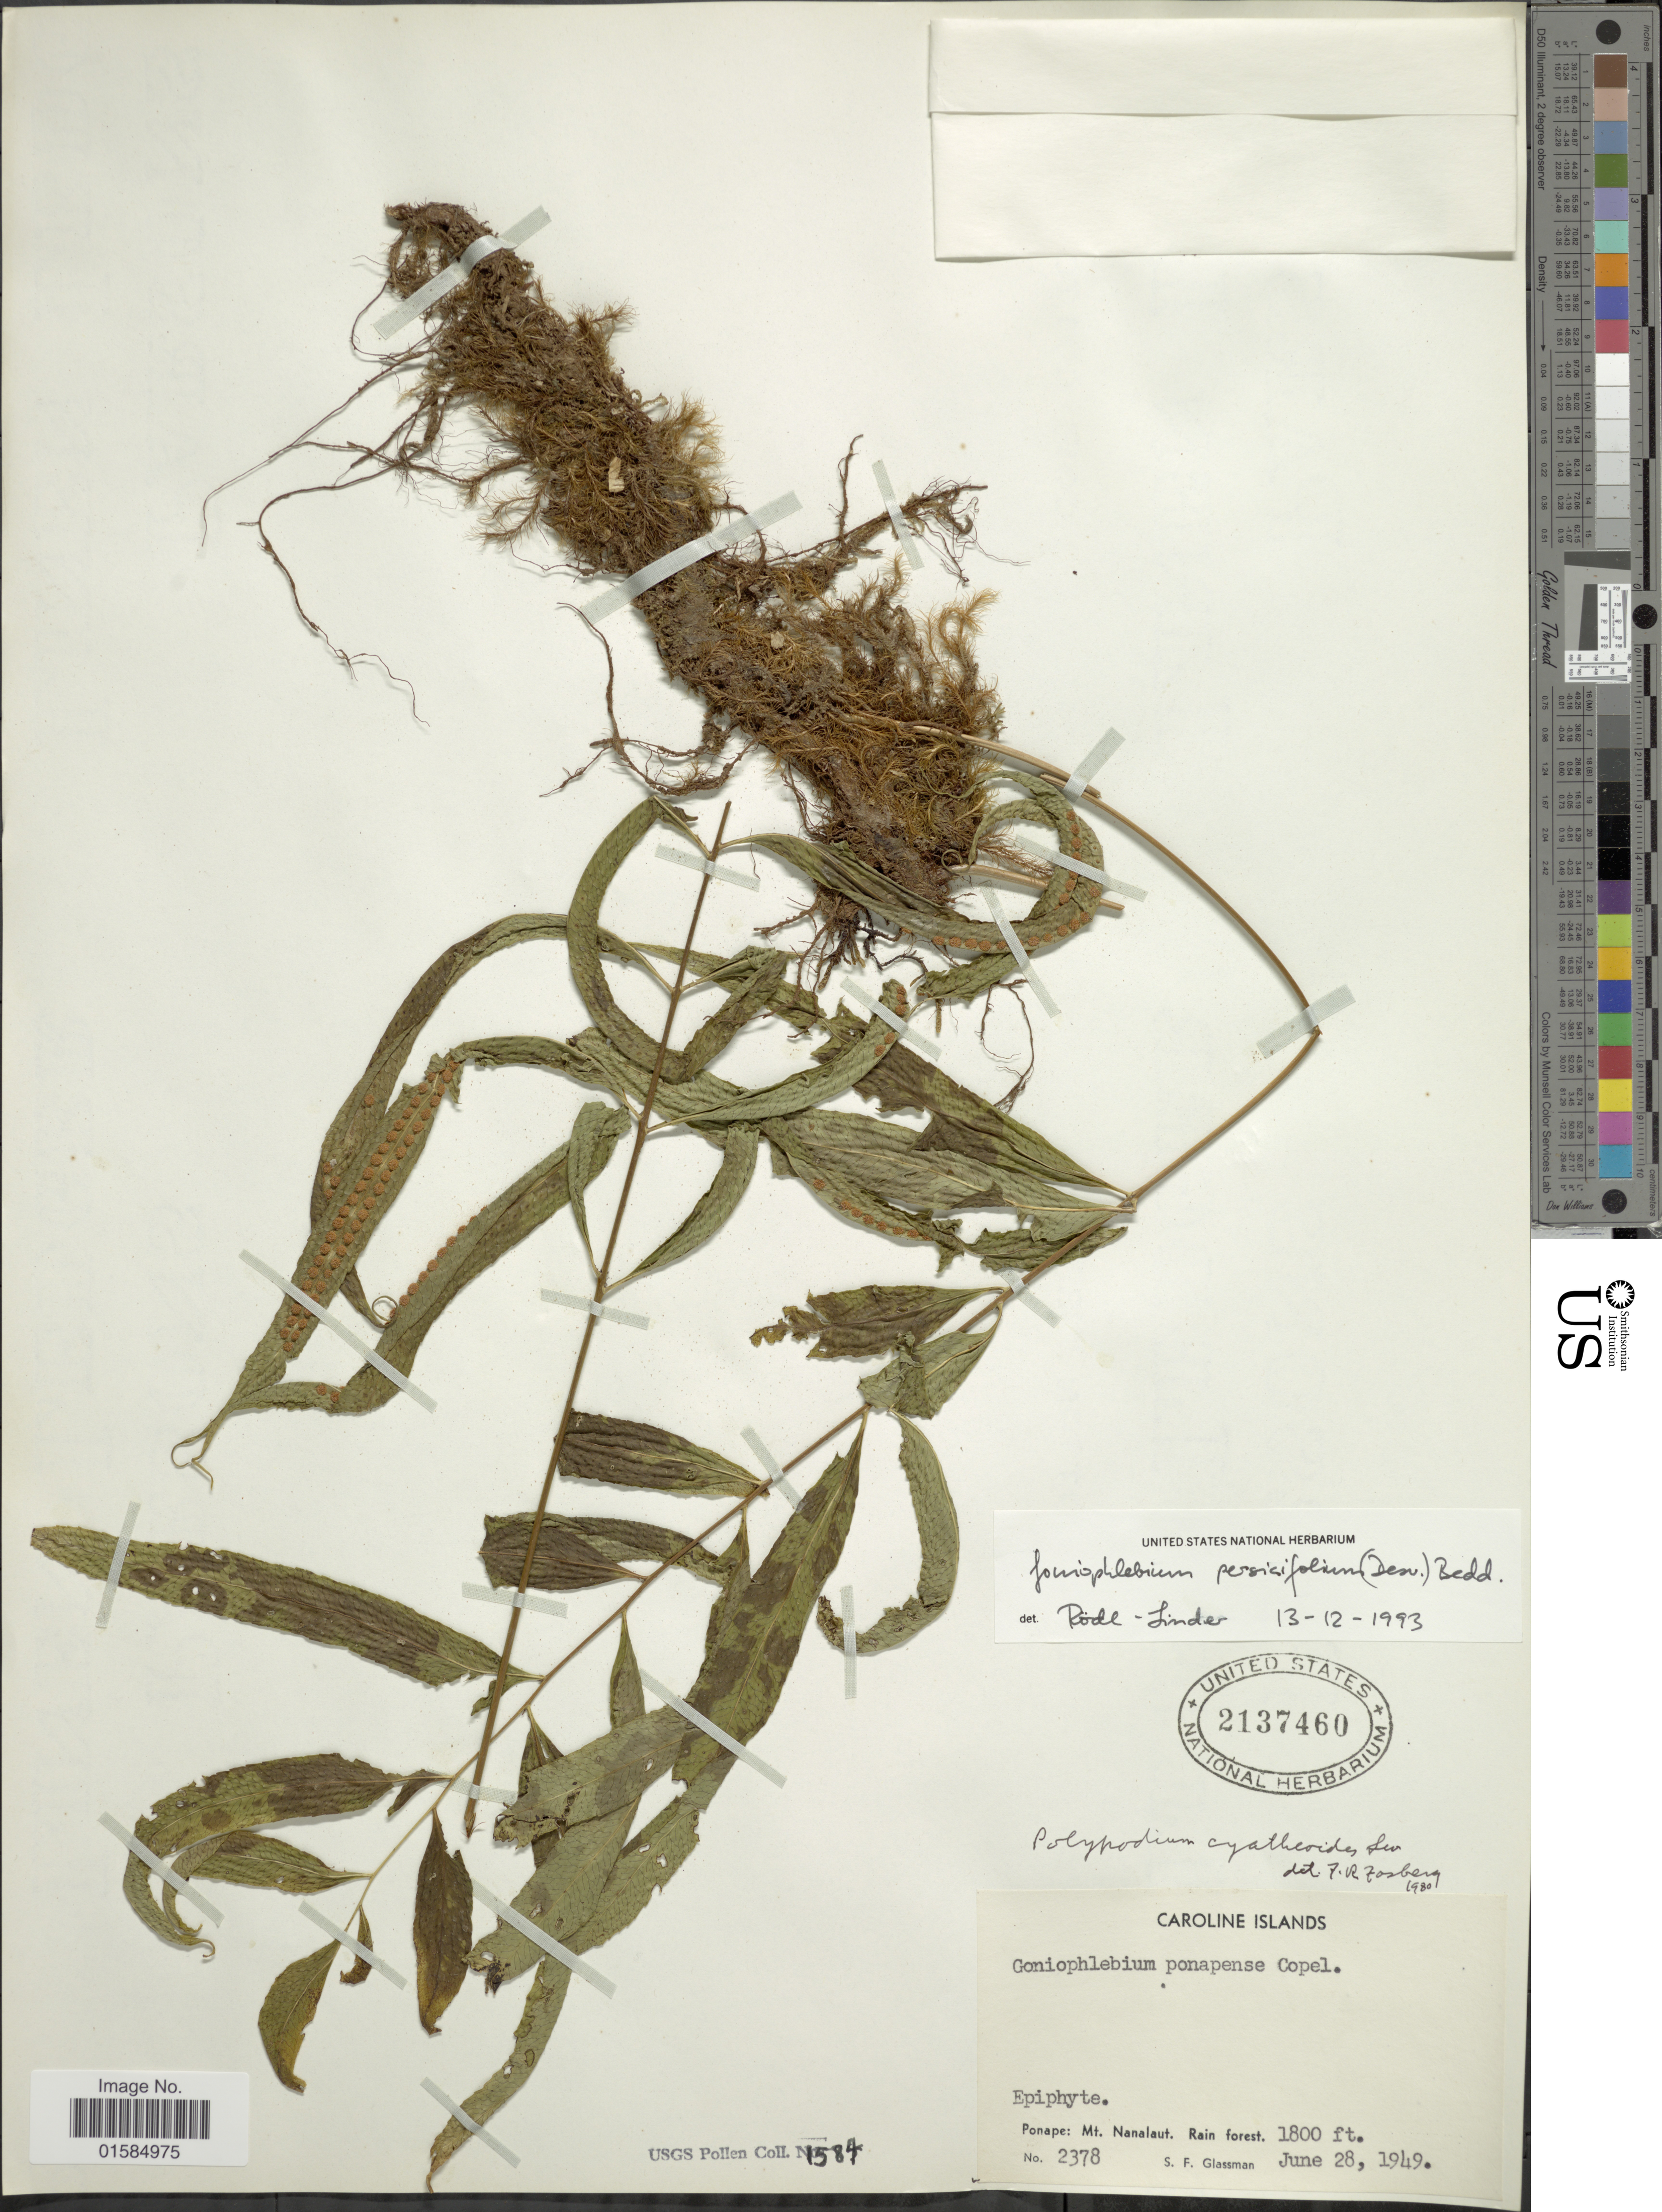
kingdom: Plantae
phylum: Tracheophyta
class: Polypodiopsida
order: Polypodiales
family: Polypodiaceae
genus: Goniophlebium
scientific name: Goniophlebium persicifolium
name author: (Desv.) Bedd.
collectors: S. F. Glassman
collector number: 2378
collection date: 1949-06-28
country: Micronesia, Federated States of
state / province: Pohnpei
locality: Caroline Islands, Ponape: Mt. Nanalaut, Rain forest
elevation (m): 549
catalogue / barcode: US 2137460